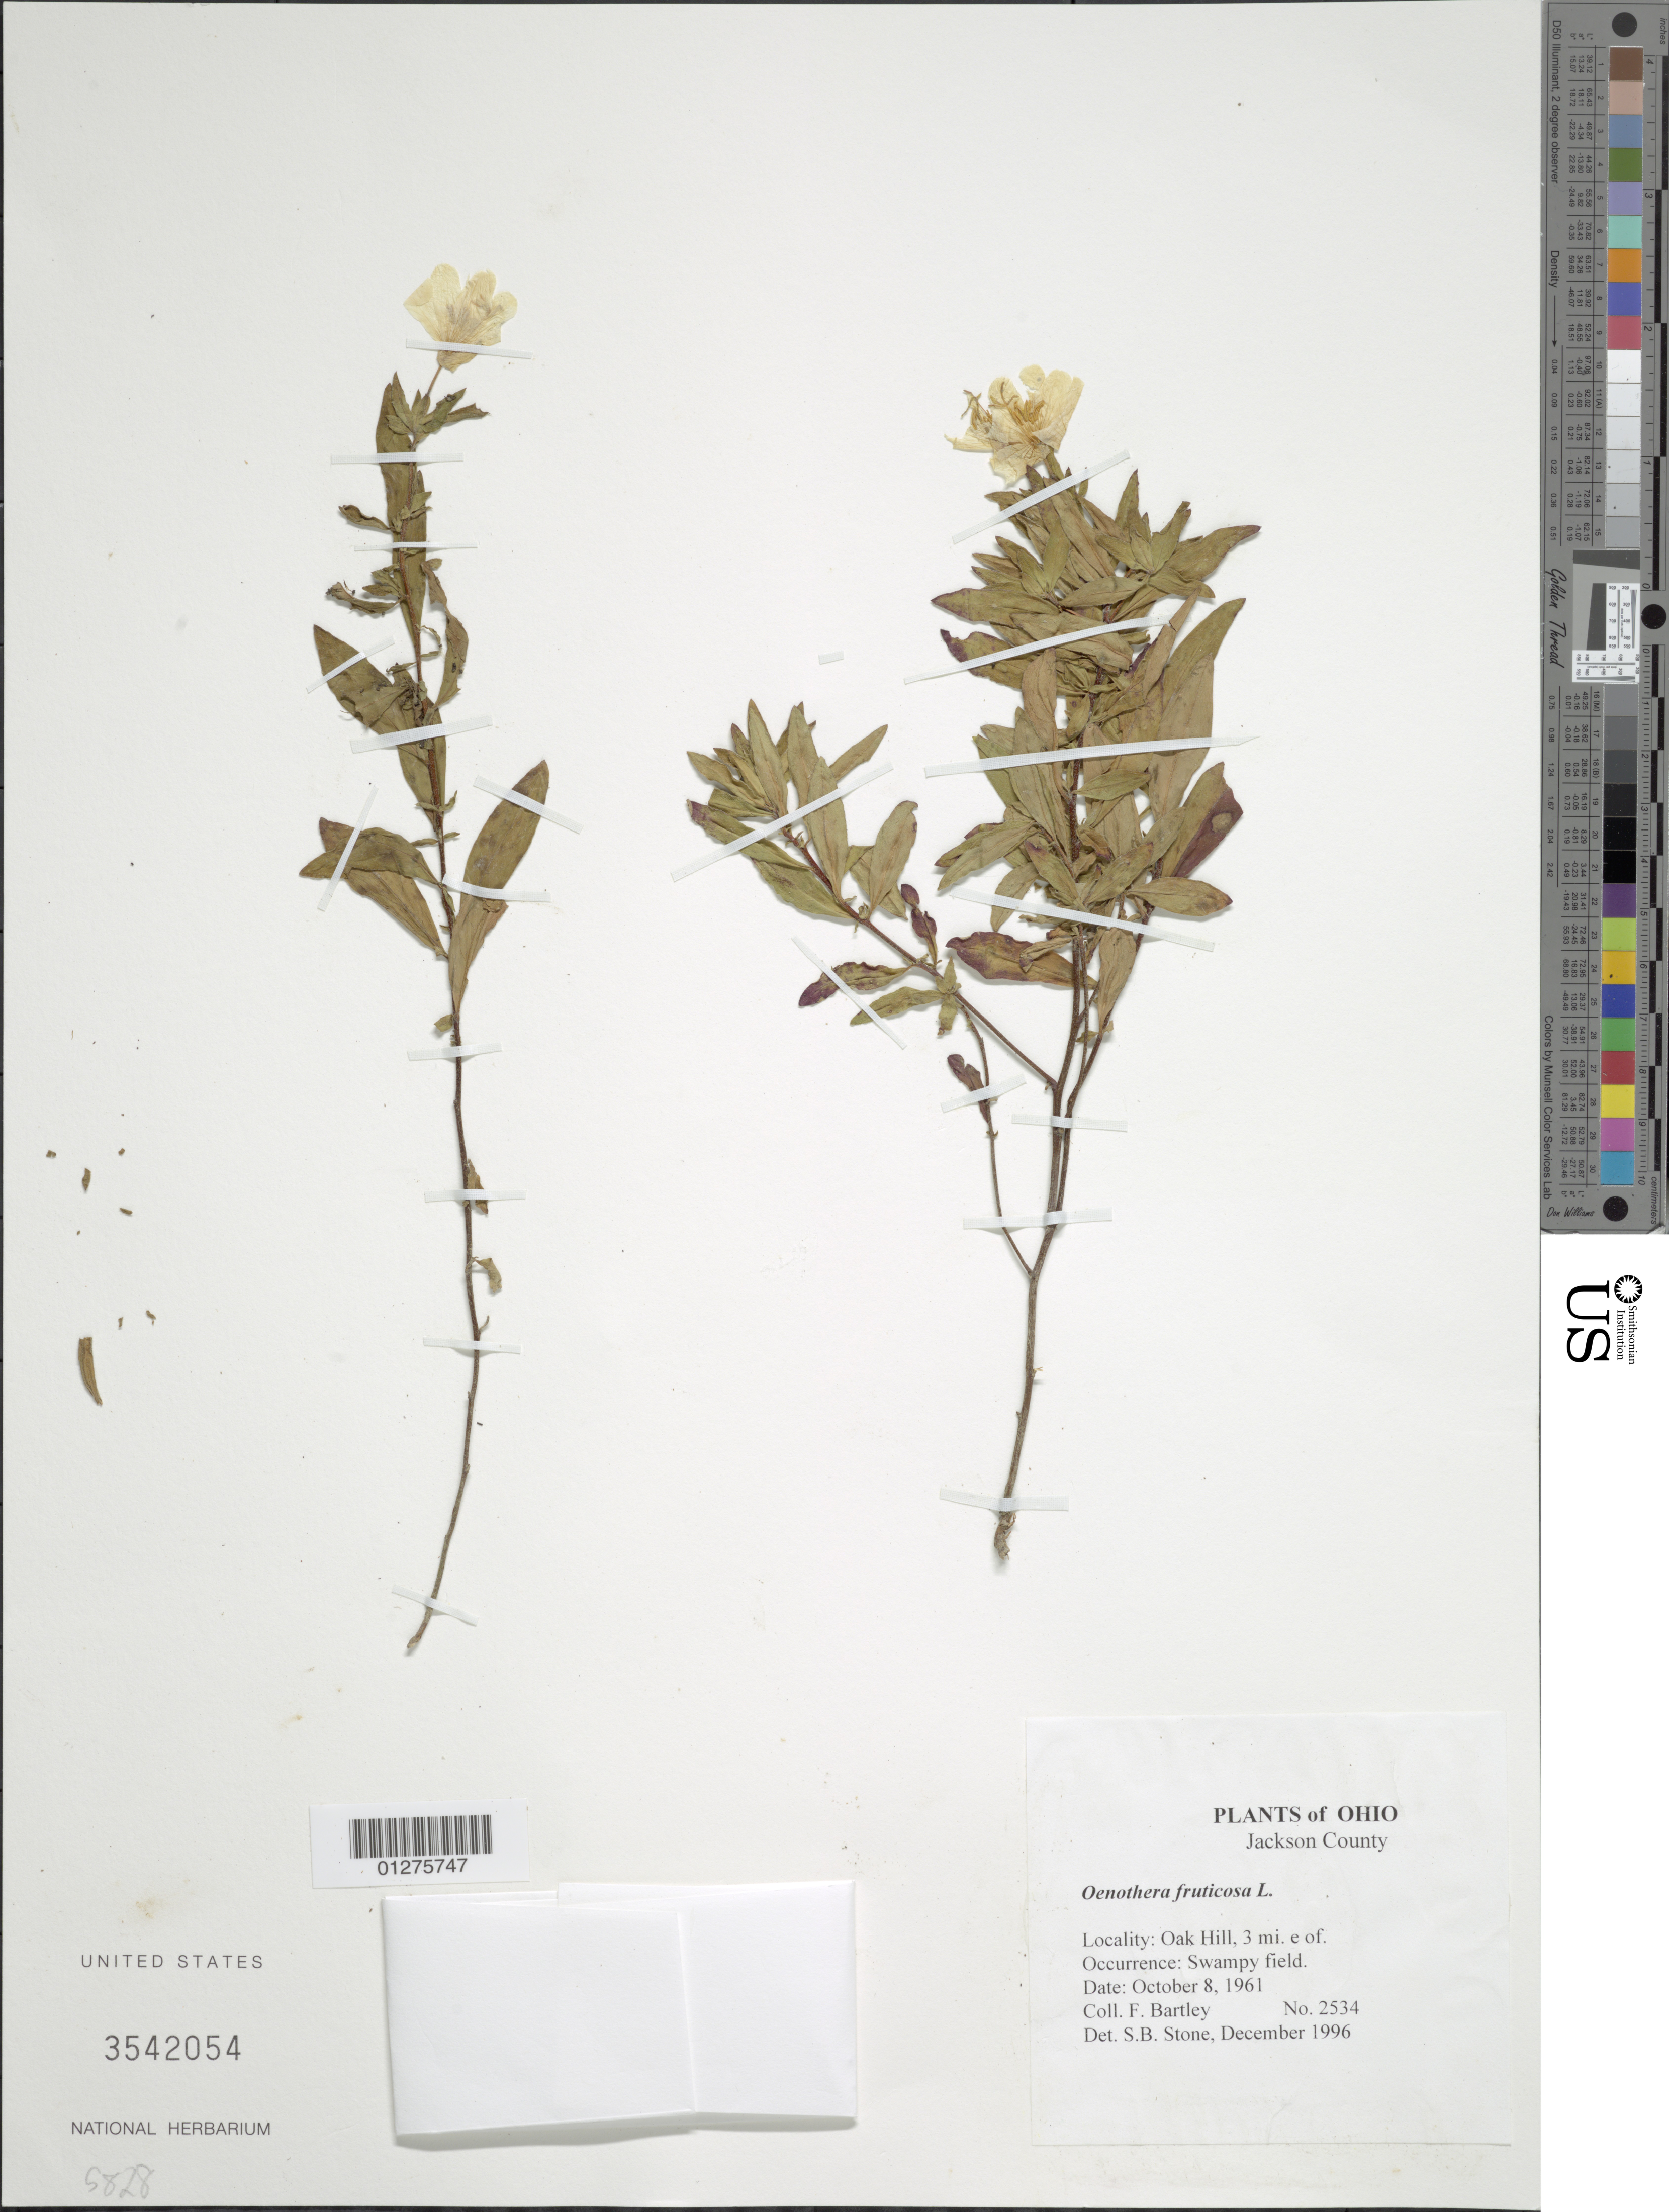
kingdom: Plantae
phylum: Tracheophyta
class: Magnoliopsida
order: Myrtales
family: Onagraceae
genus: Oenothera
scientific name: Oenothera fruticosa subsp. fruticosa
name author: L.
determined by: Stone, S. B.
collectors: F. Bartley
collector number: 2534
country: United States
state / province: Ohio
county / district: Jackson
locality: Oak Hill, 3 mi. e of.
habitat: Swampy field.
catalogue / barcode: US 3542054